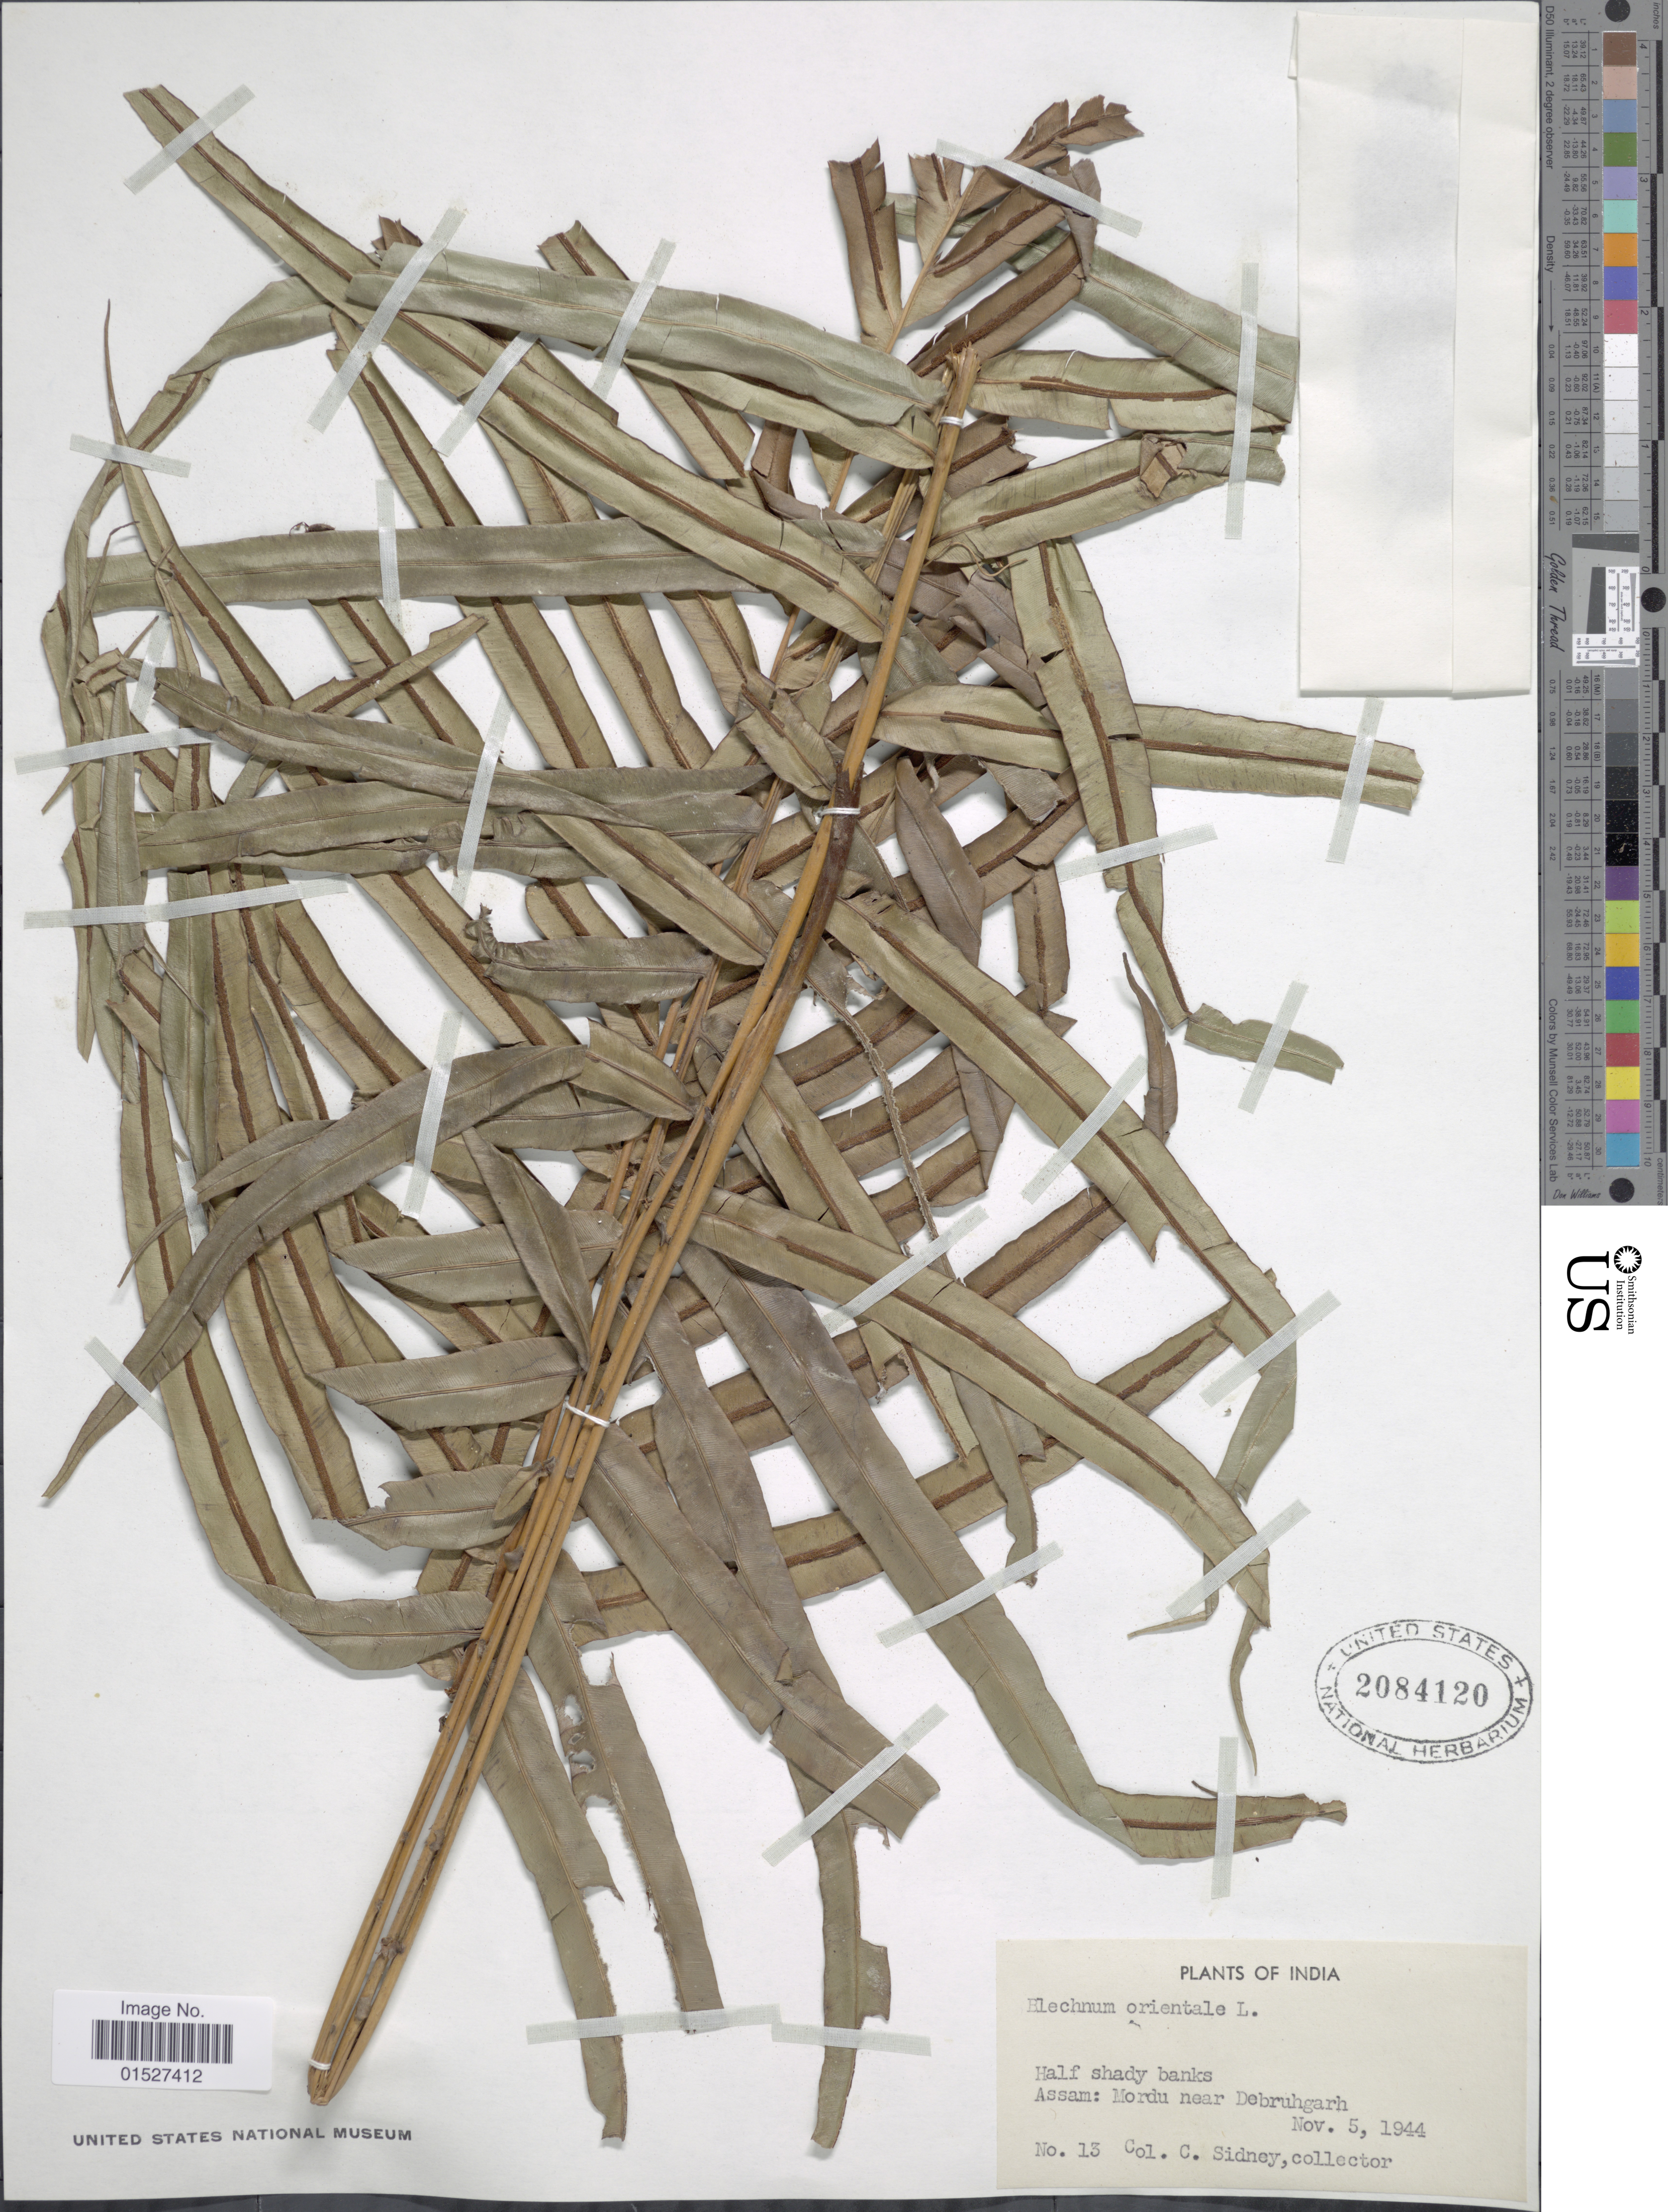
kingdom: Plantae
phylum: Tracheophyta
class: Polypodiopsida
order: Polypodiales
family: Blechnaceae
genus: Blechnum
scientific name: Blechnum orientale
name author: L.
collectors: C. Sidney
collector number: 13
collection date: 1944-11-05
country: India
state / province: Assam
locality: Mordu near Debruhgarh.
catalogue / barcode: US 2084120